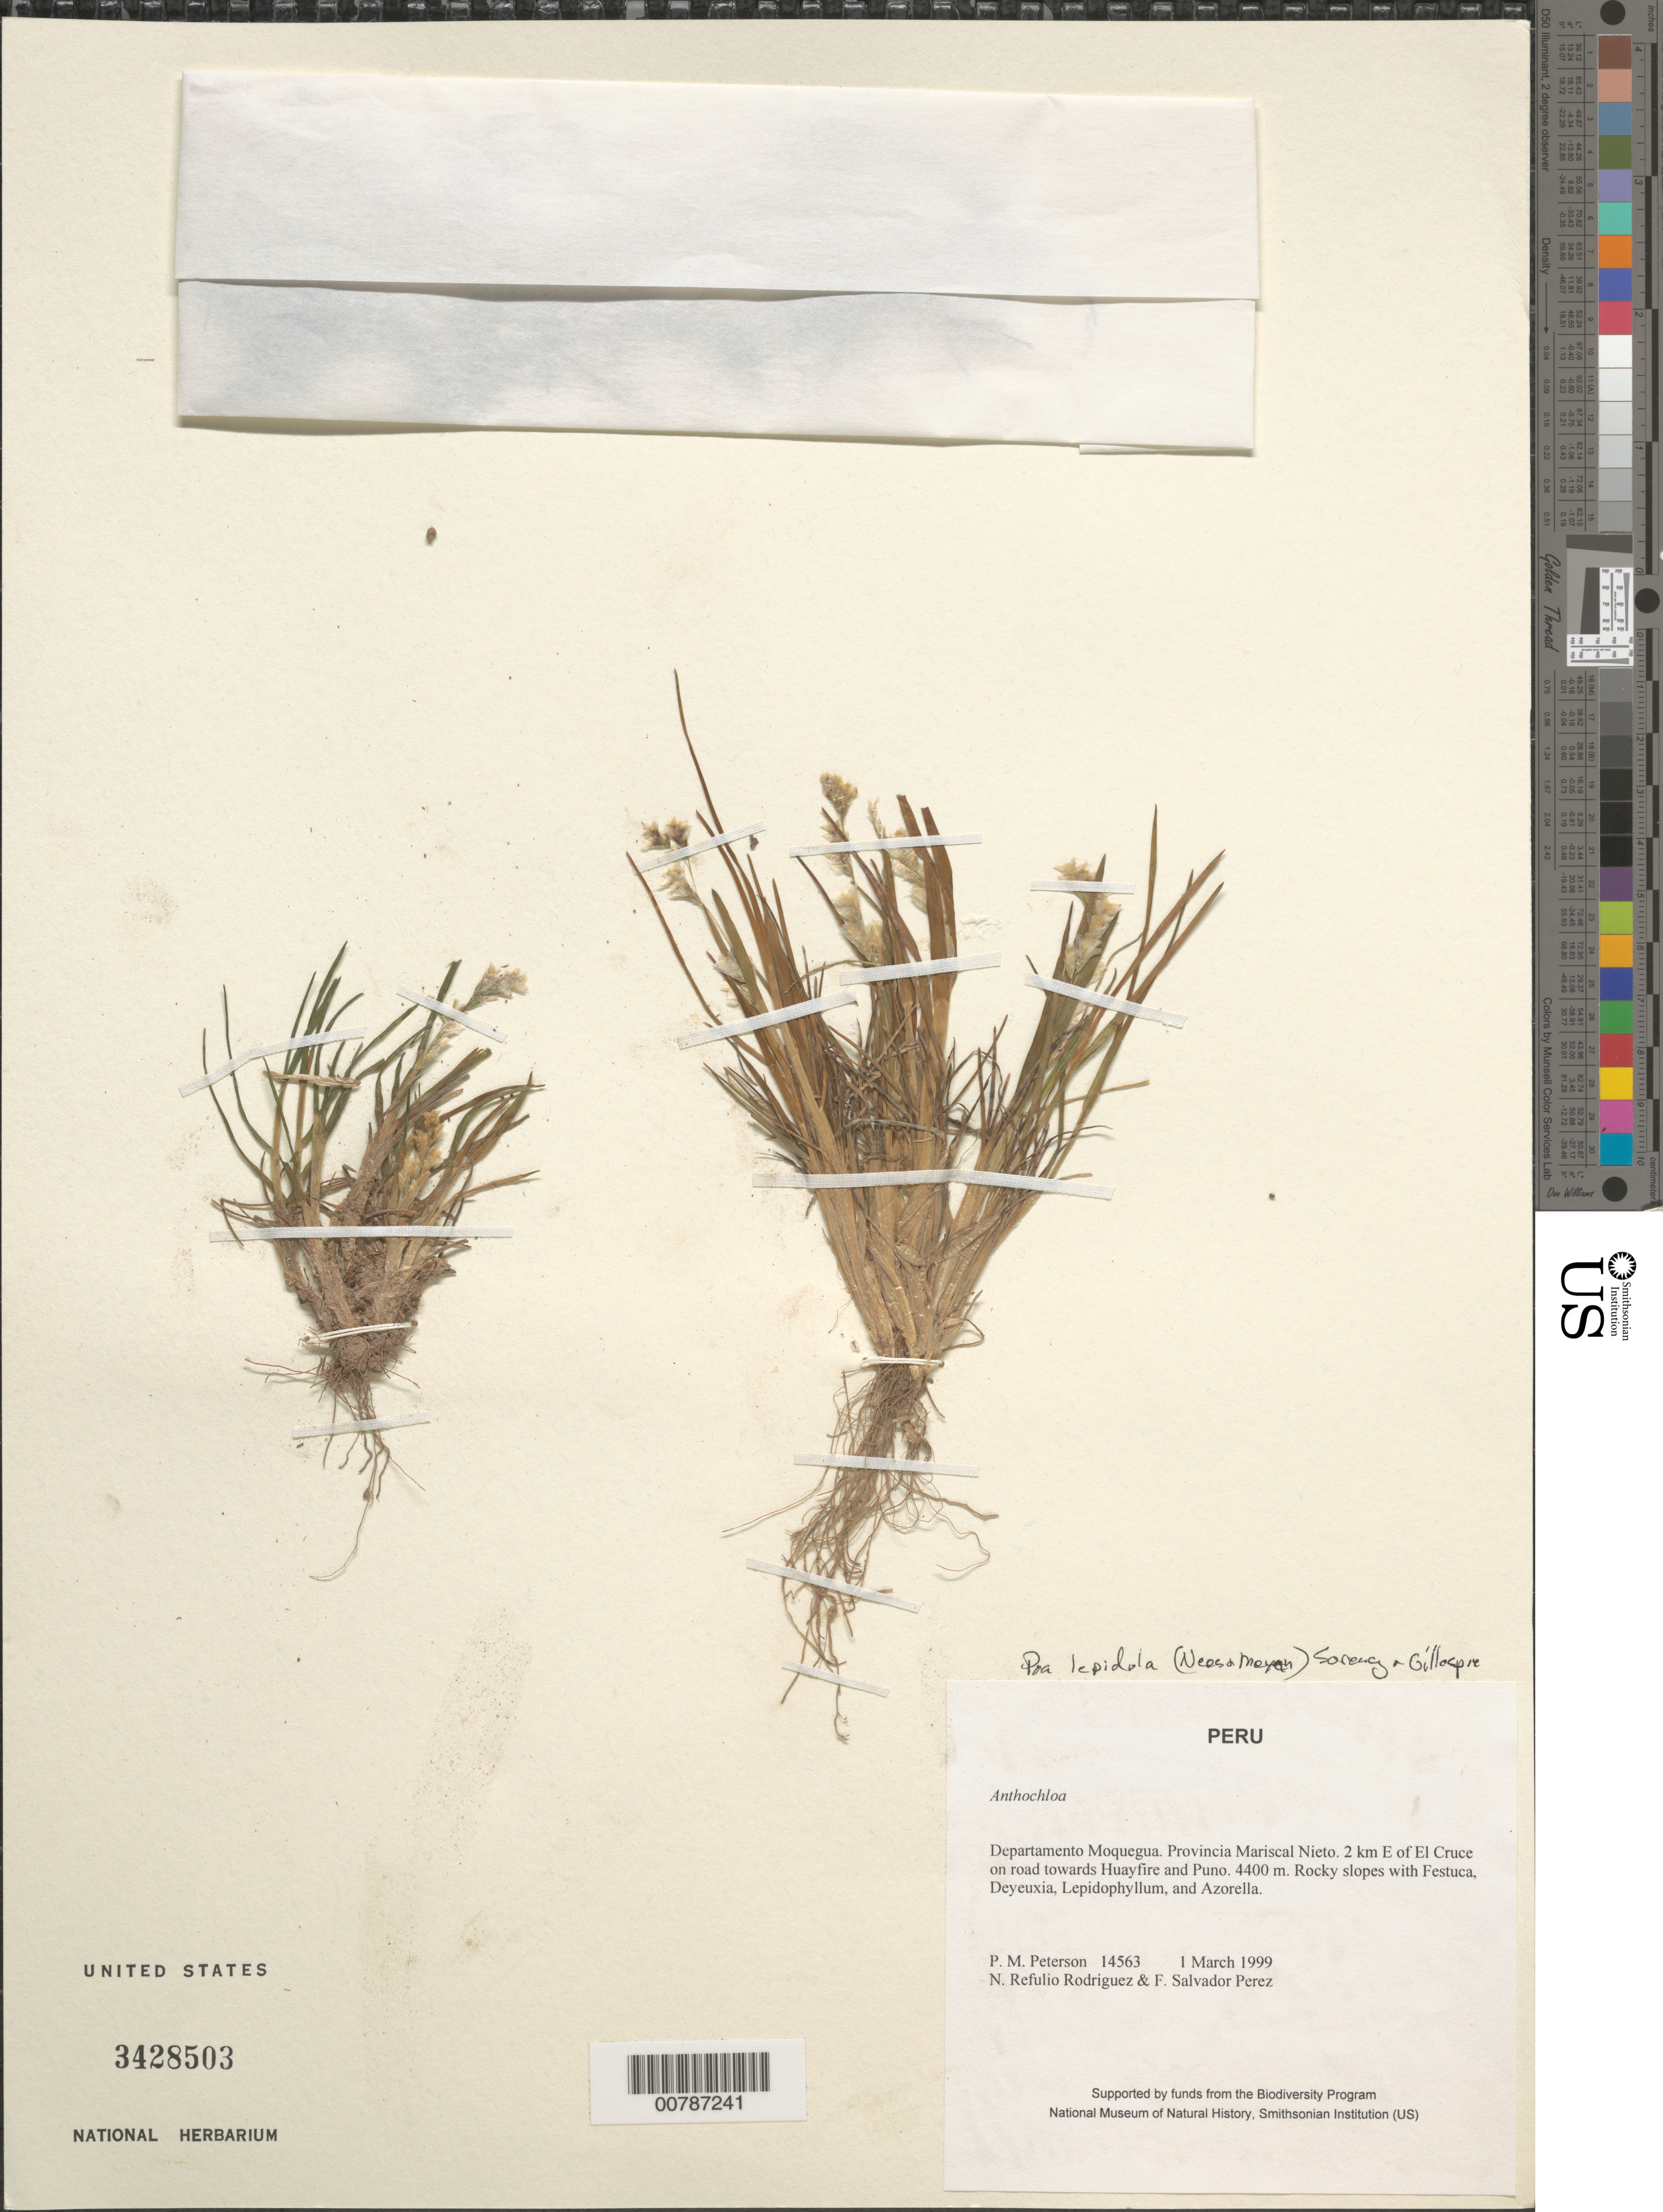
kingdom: Plantae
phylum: Tracheophyta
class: Liliopsida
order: Poales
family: Poaceae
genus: Poa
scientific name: Poa lepidula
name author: (Nees & Meyen) Soreng & L.J. Gillespie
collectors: P. M. Peterson, N. Refulio-Rodríguez & F. Salvador Perez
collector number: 14563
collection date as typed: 01 Mar 1999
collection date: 1999-03-01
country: Peru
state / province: Moquegua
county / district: Mariscal Nieto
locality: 2 km E of El Cruce on road towards Huayfire and Puno.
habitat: Rocky slopes with Festuca, Deyeuxia, Lepidophyllum and Azorella.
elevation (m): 4400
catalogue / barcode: US 3428503